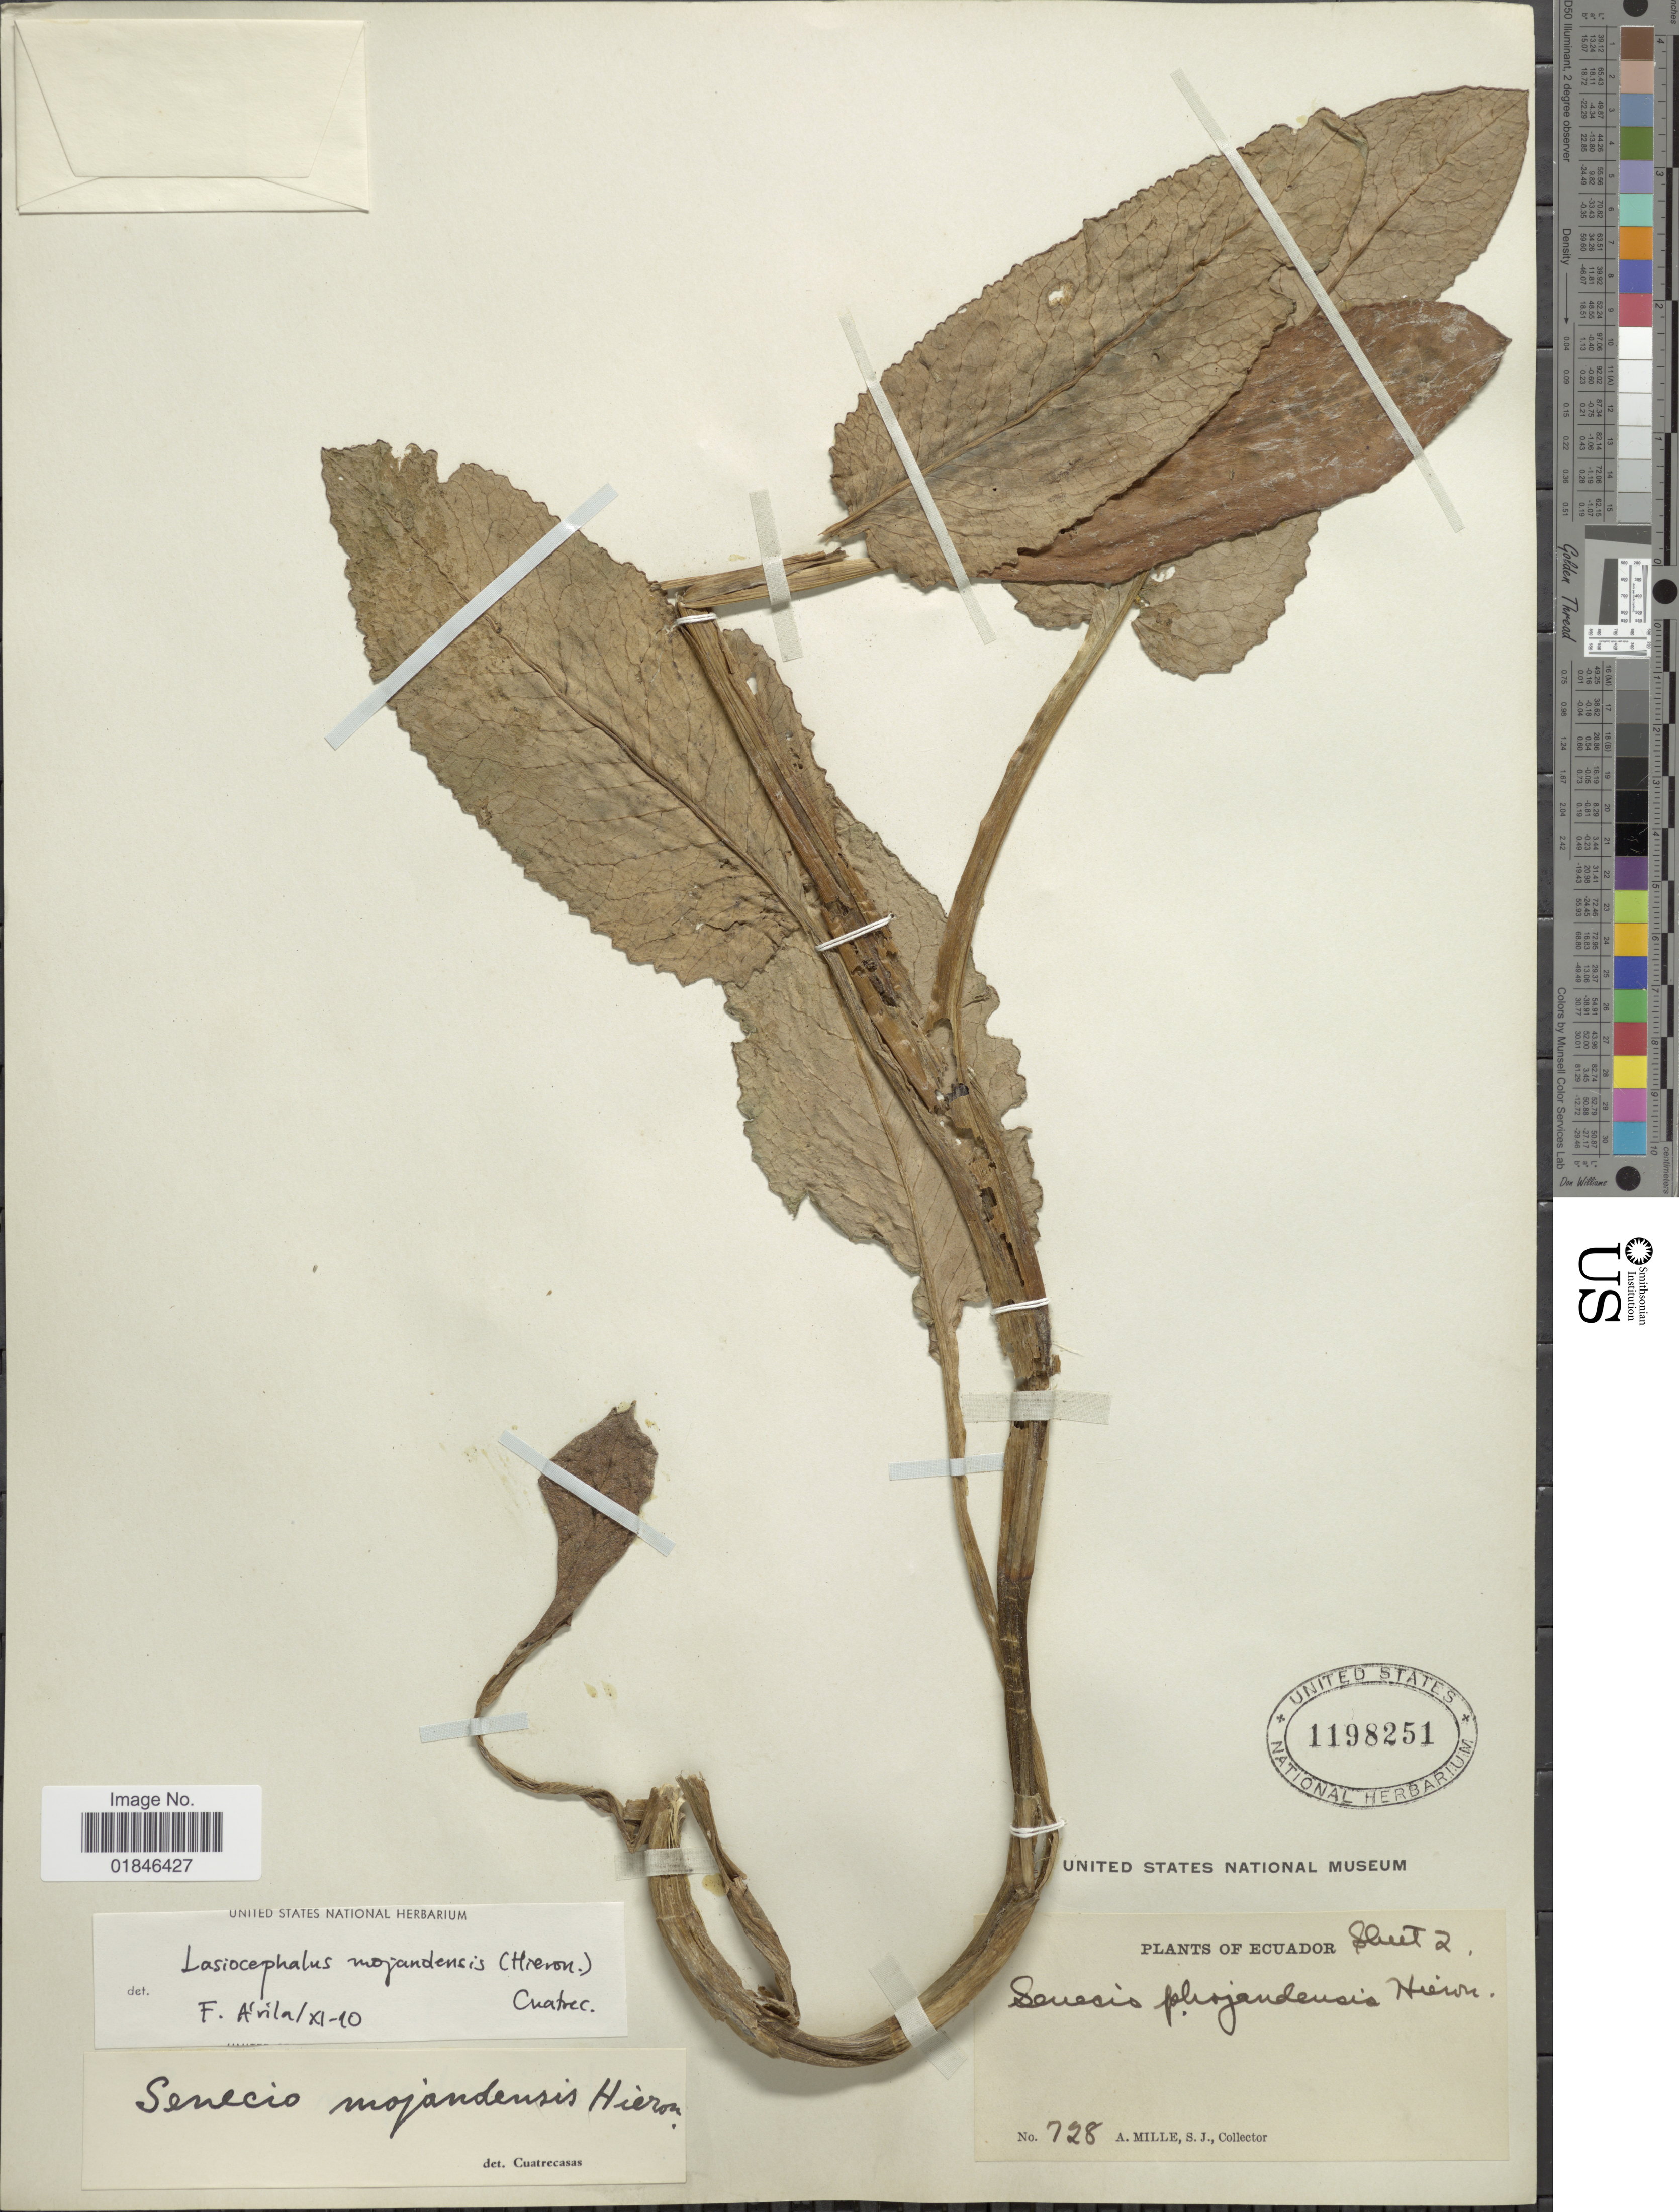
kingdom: Plantae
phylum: Tracheophyta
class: Magnoliopsida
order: Asterales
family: Asteraceae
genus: Senecio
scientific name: Senecio mojandensis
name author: Hieron.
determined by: Salomon, Luciana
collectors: A. Mille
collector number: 728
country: Ecuador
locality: Ecuador.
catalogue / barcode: US 1198251